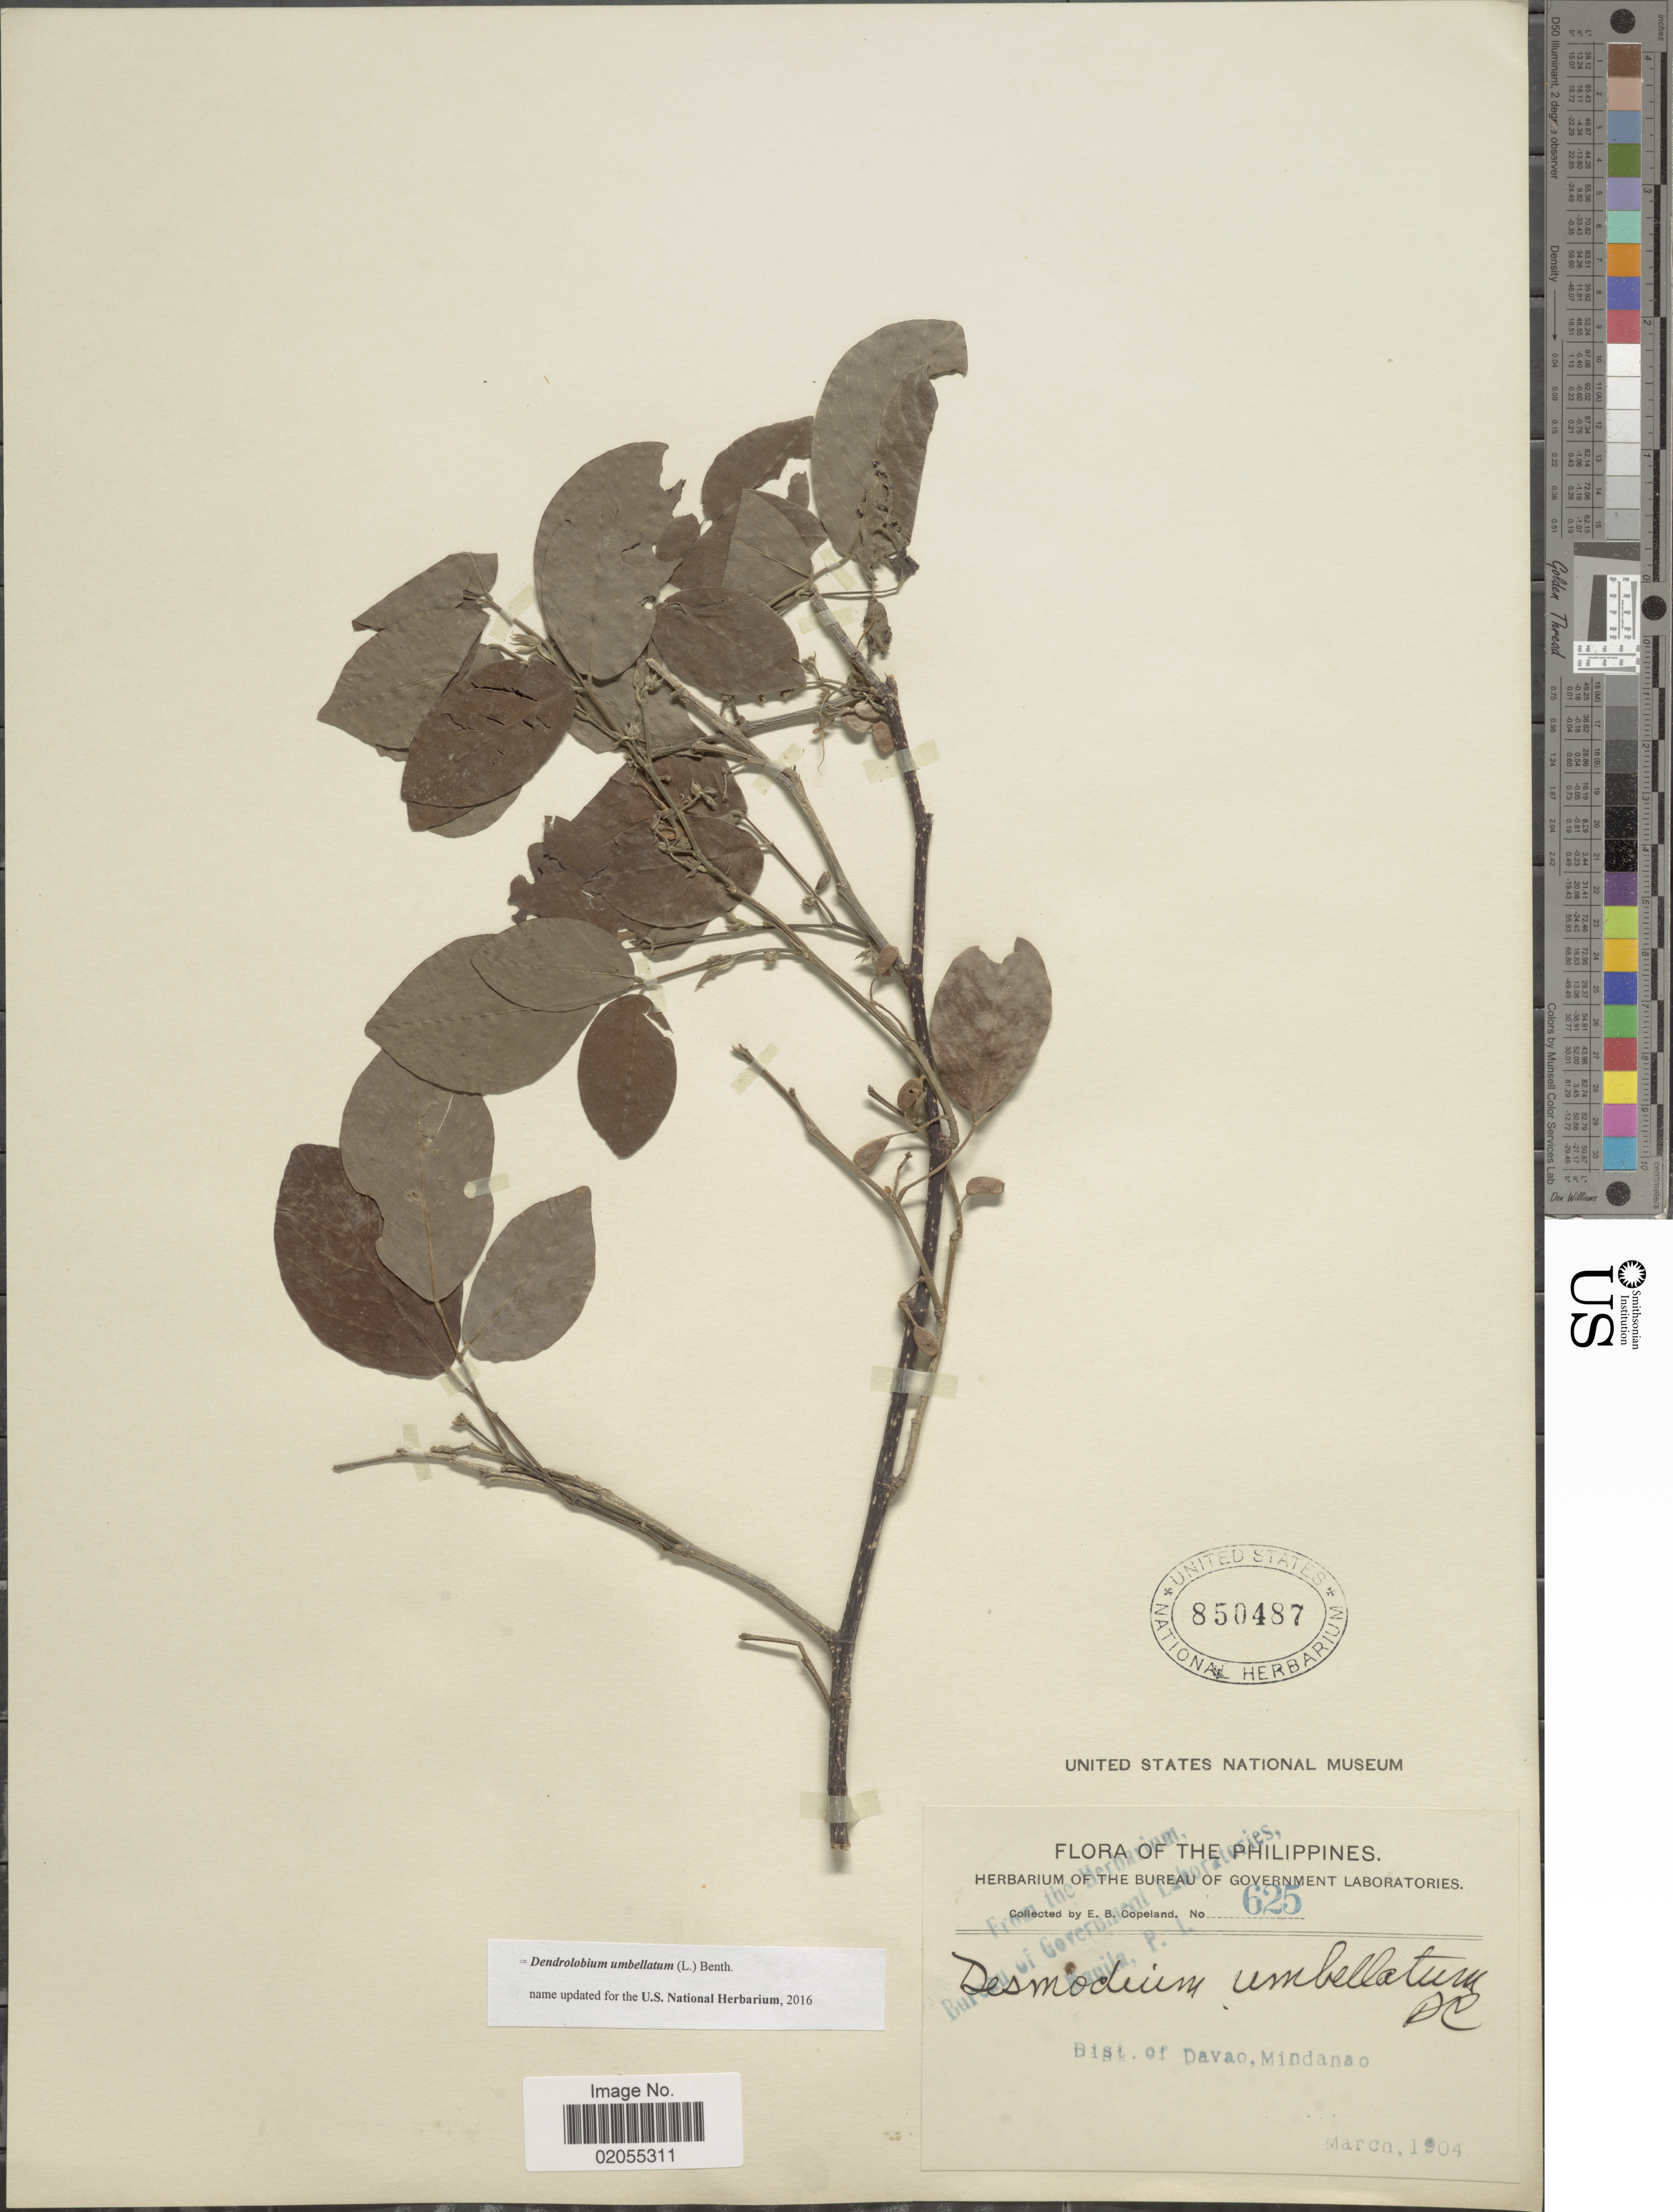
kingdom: Plantae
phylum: Tracheophyta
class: Magnoliopsida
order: Fabales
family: Fabaceae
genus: Dendrolobium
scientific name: Dendrolobium umbellatum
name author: (L.) Benth.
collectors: E. B. Copeland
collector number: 625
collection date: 1904-03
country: Philippines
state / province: Davao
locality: Mindanao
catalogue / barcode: US 850487